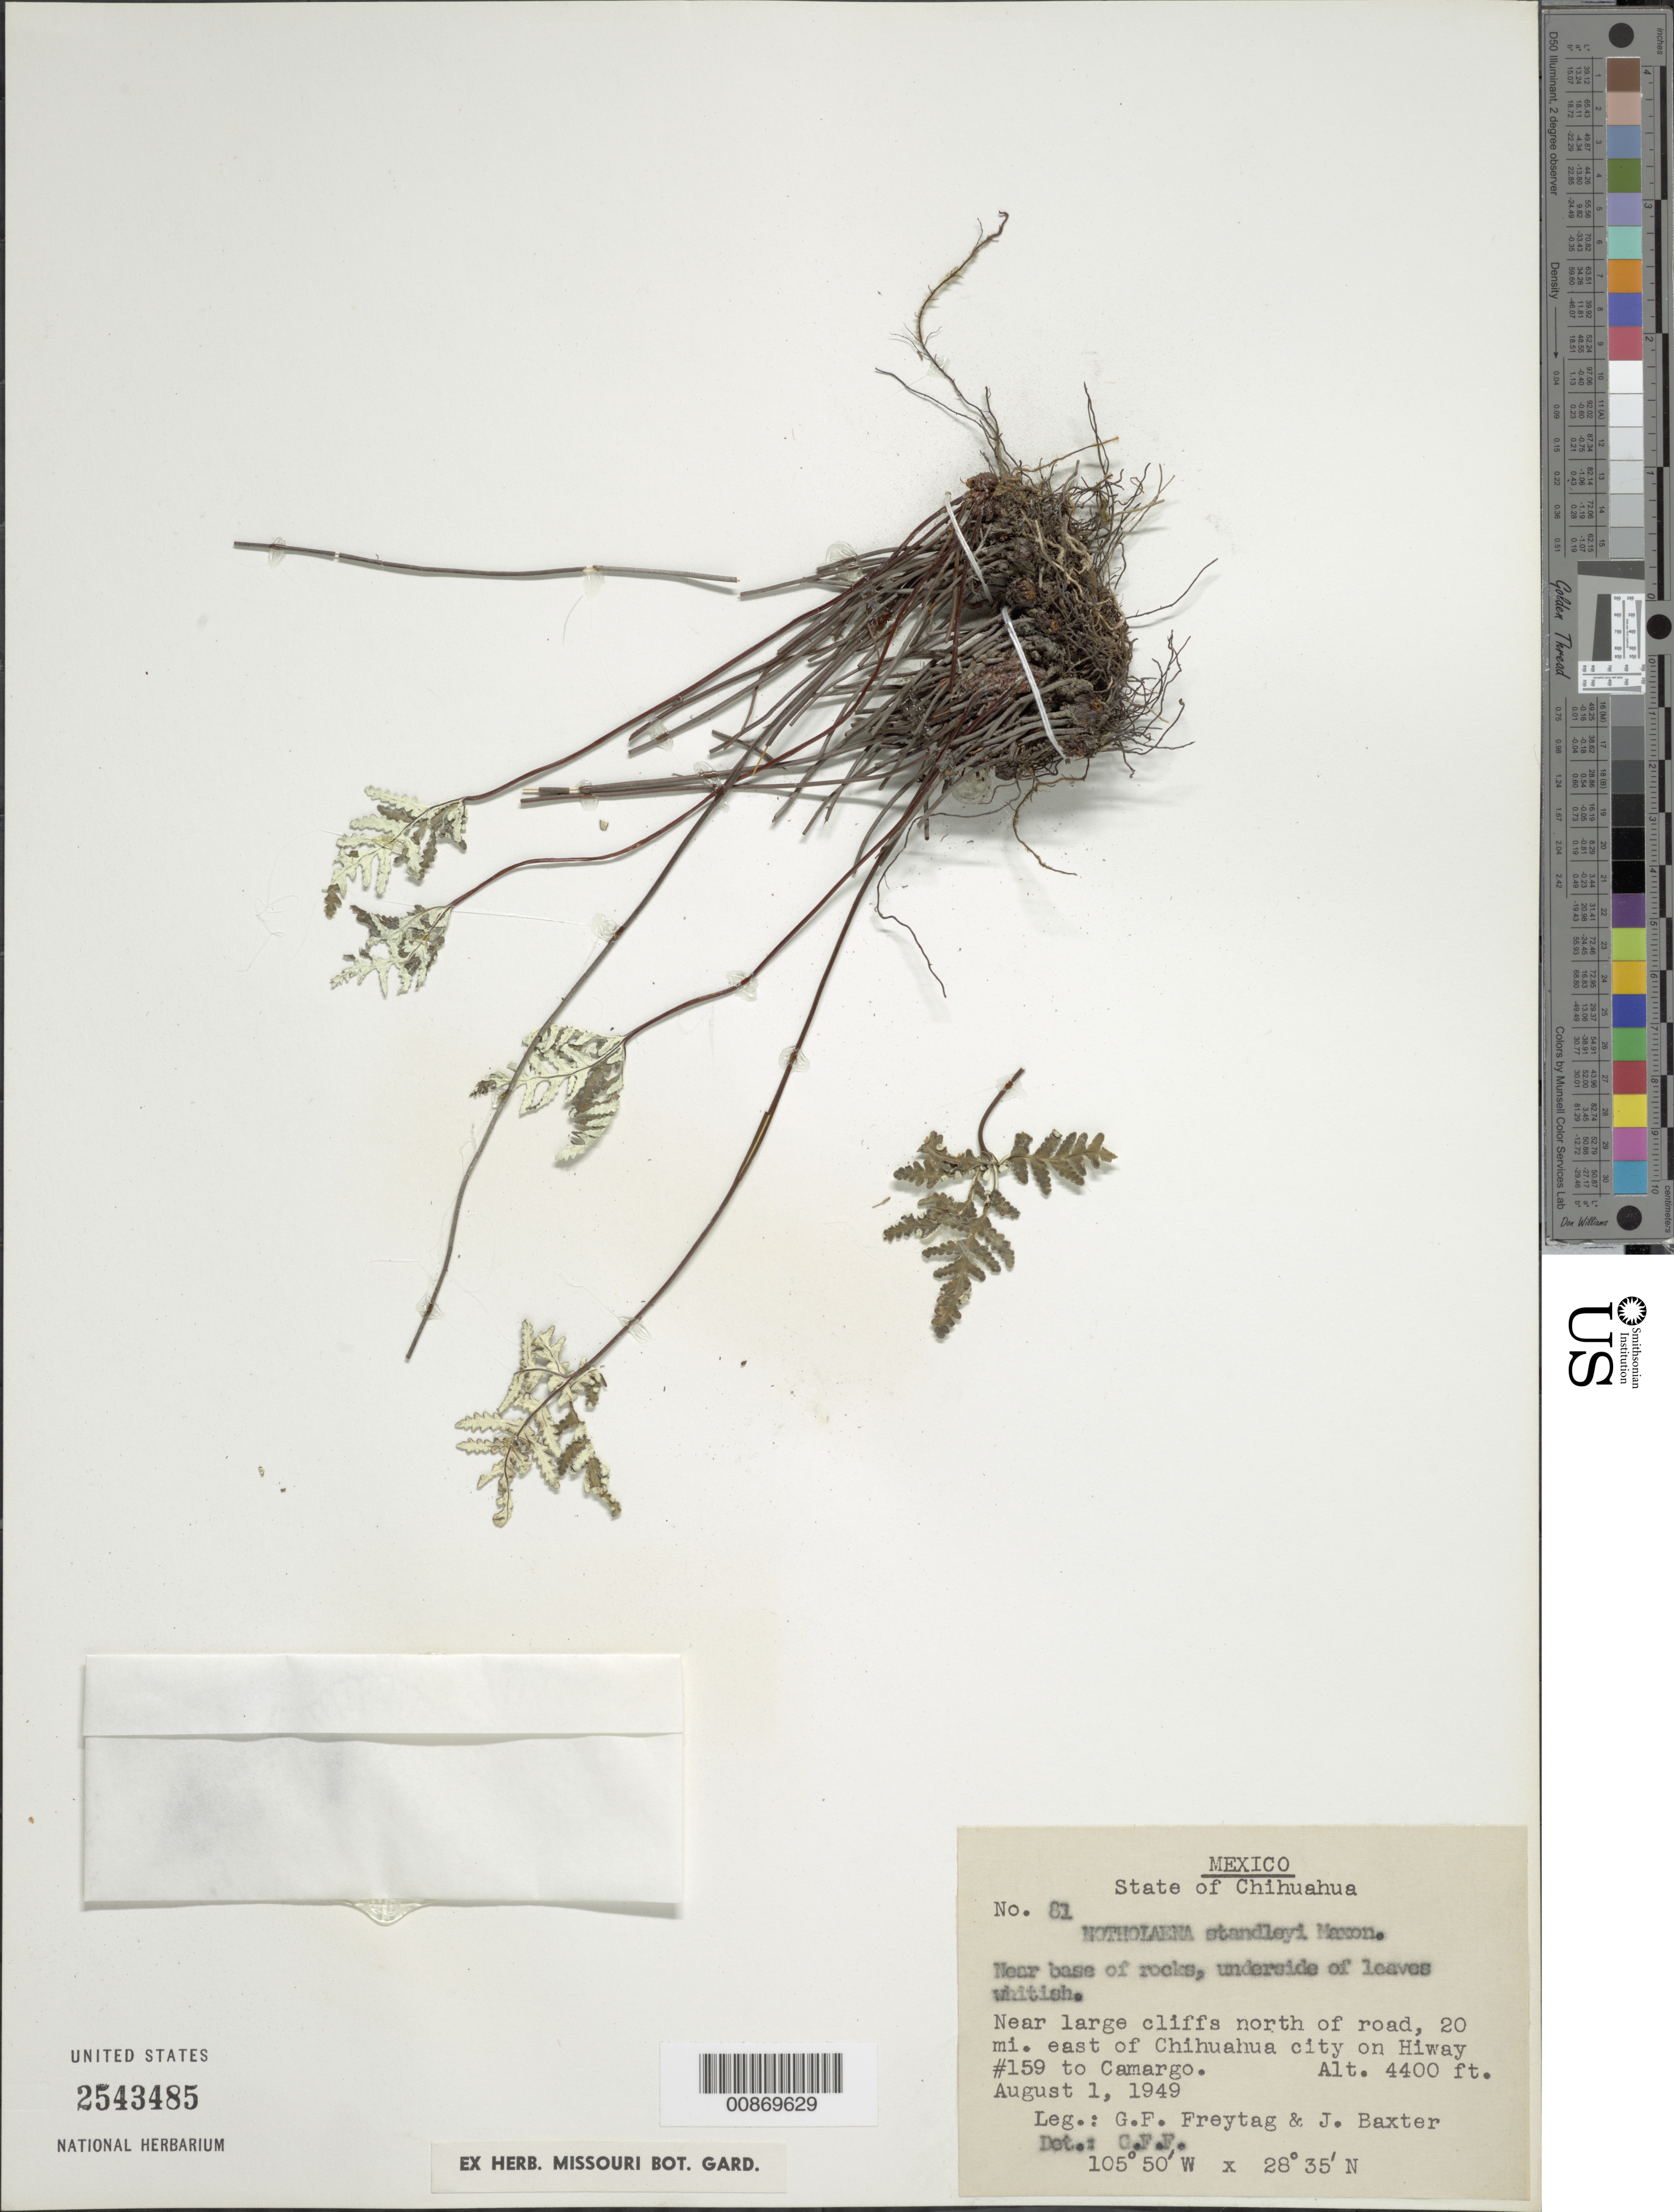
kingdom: Plantae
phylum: Tracheophyta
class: Polypodiopsida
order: Polypodiales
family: Pteridaceae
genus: Notholaena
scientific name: Notholaena standleyi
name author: Maxon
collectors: G. F. Freytag & J. Baxter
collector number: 81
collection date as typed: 01 Aug 1949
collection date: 1949-08-01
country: Mexico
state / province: Chihuahua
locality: Near large cliffs north of road, 20 mi. east of Chihuahua city on Highway #159 to Camargo.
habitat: Near base of rocks.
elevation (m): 1341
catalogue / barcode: US 2543485